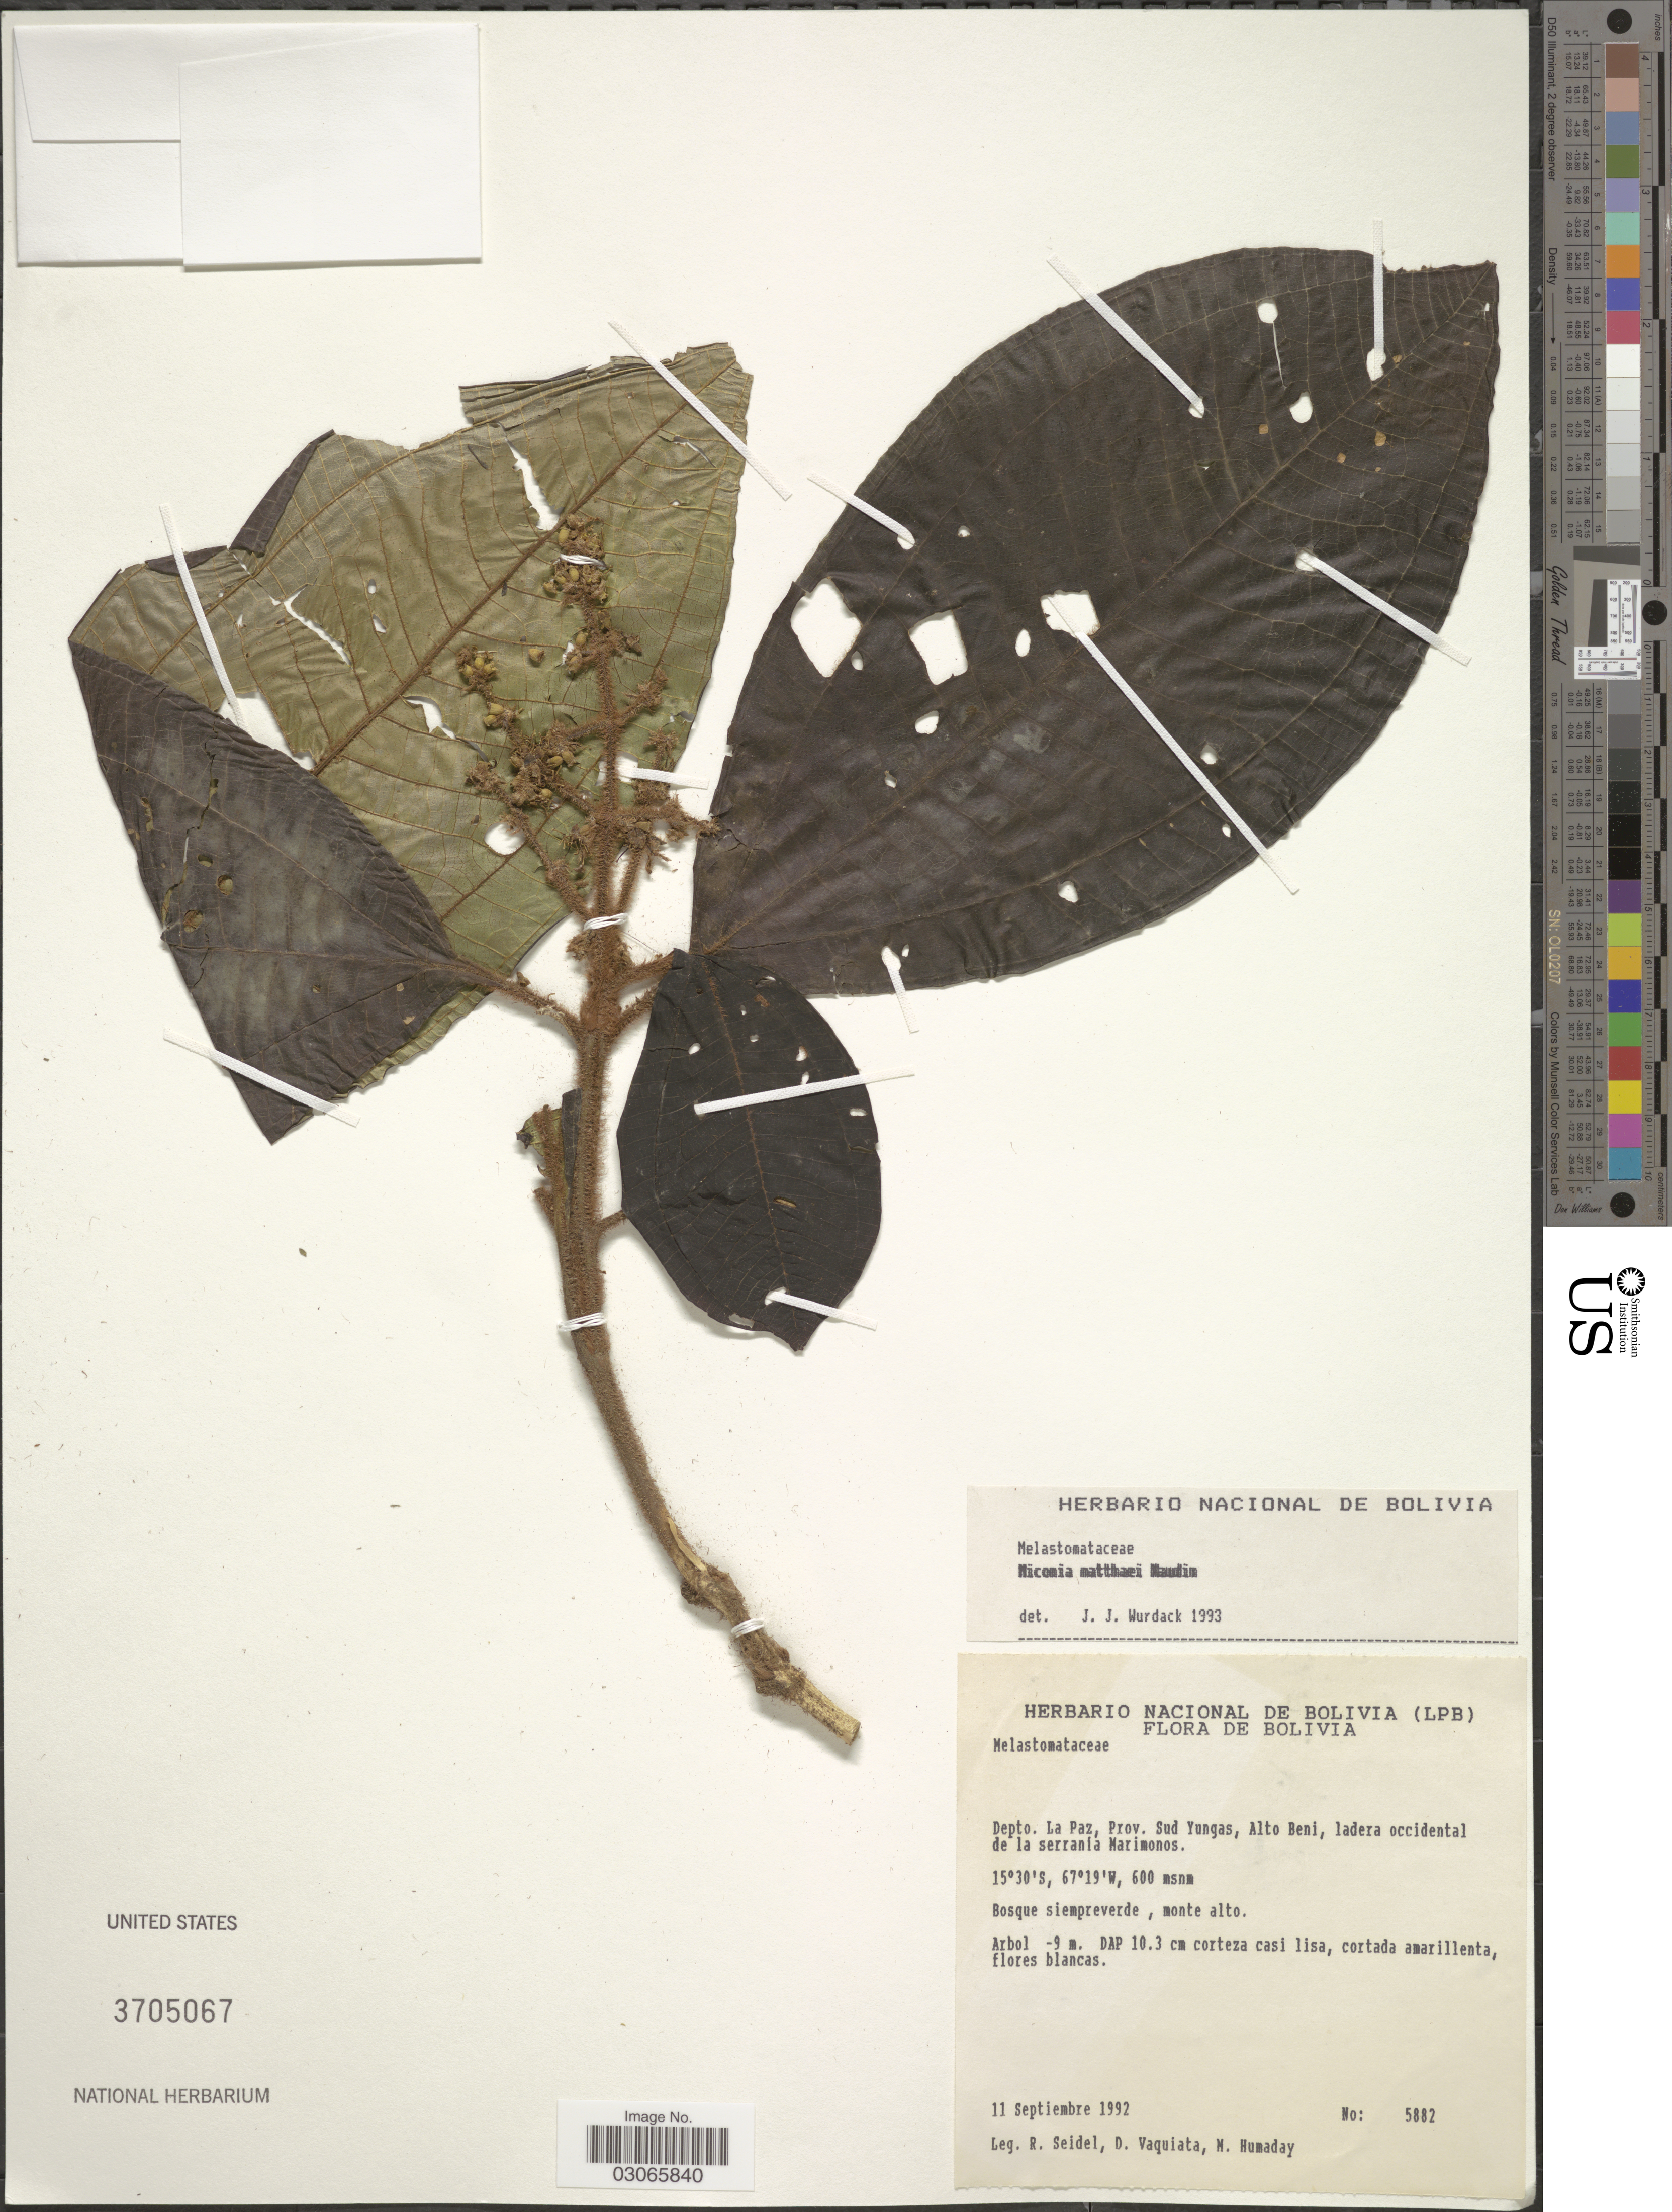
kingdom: Plantae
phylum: Tracheophyta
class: Magnoliopsida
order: Myrtales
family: Melastomataceae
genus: Miconia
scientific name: Miconia matthaei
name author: Naudin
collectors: R. Seidel, D. Vaquiata & M. Humaday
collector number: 5882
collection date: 1992-09-11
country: Bolivia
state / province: La Paz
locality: Depto. La Paz, Prov. Sud Yungas, Alto Beni, ladera occidental de la serranía Marimonos.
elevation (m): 600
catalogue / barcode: US 3705067